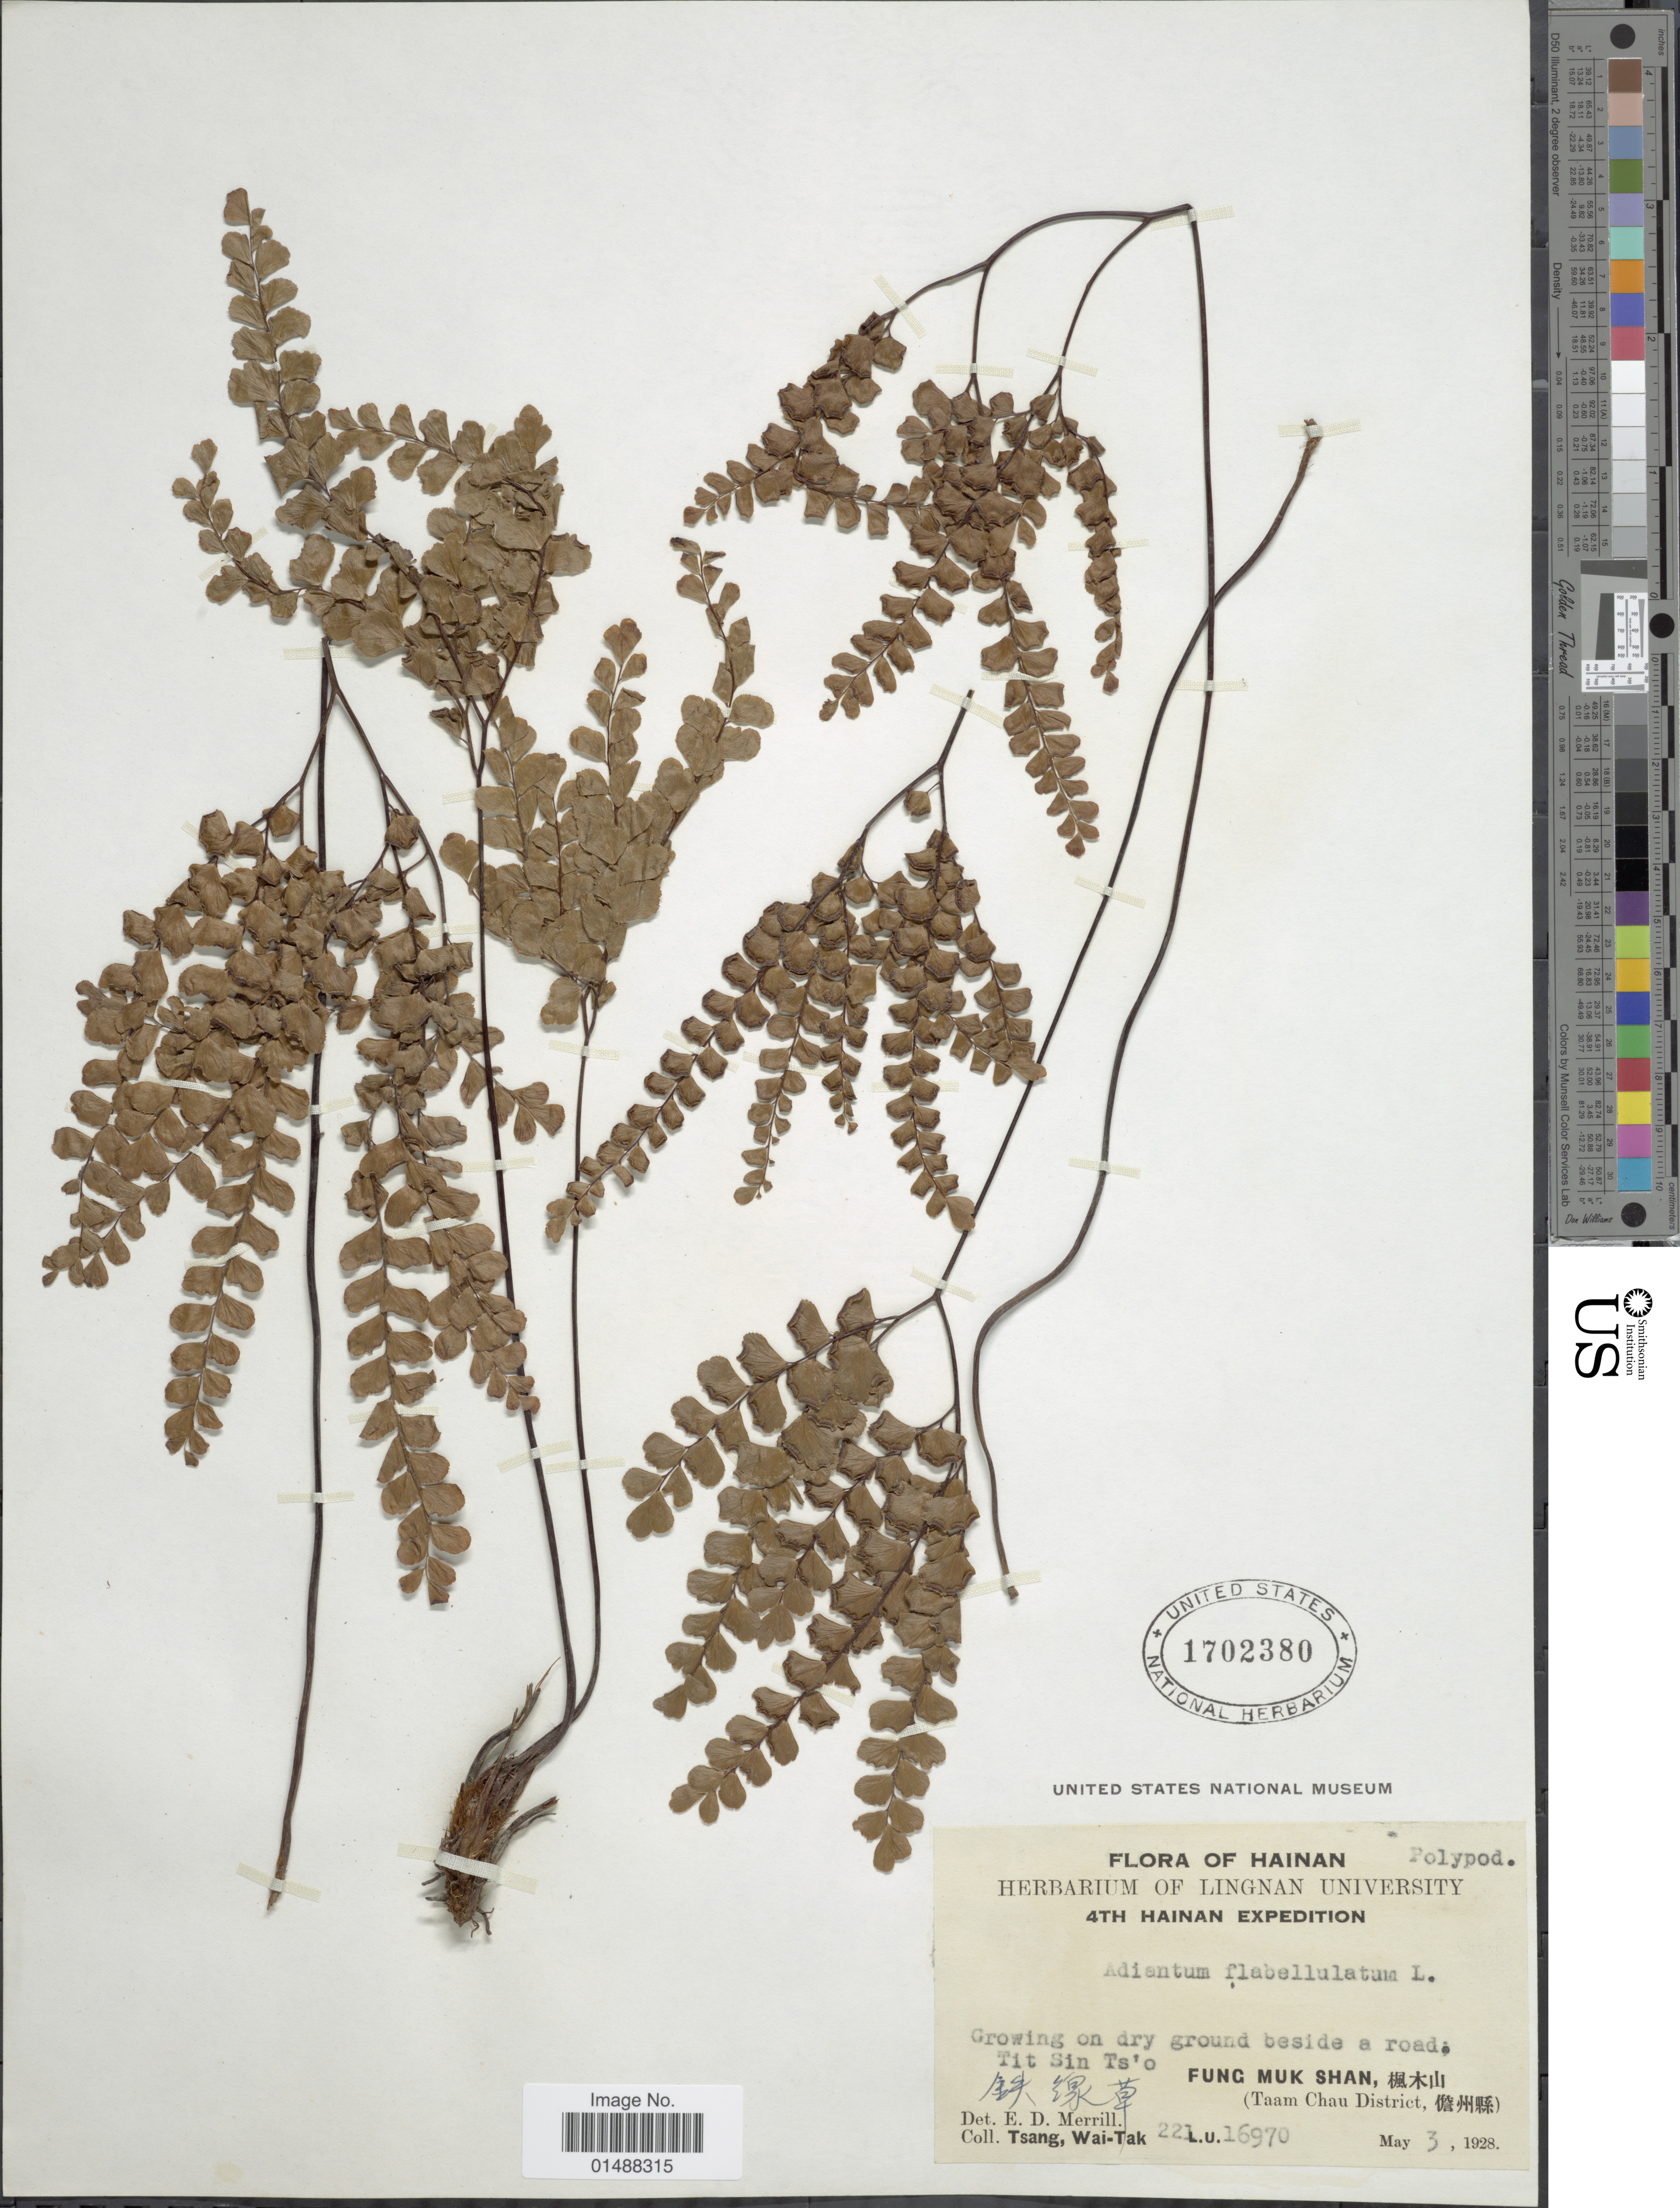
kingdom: Plantae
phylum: Tracheophyta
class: Polypodiopsida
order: Polypodiales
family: Pteridaceae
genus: Adiantum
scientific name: Adiantum flabellulatum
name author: L.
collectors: W. T. Tsang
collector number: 221/16970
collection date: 1928-05-03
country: China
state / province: Hainan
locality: Hainan, Tit Sin Ts'o X, Fung Muk Shan X, (Taam Chau District, X).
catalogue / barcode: US 1702380